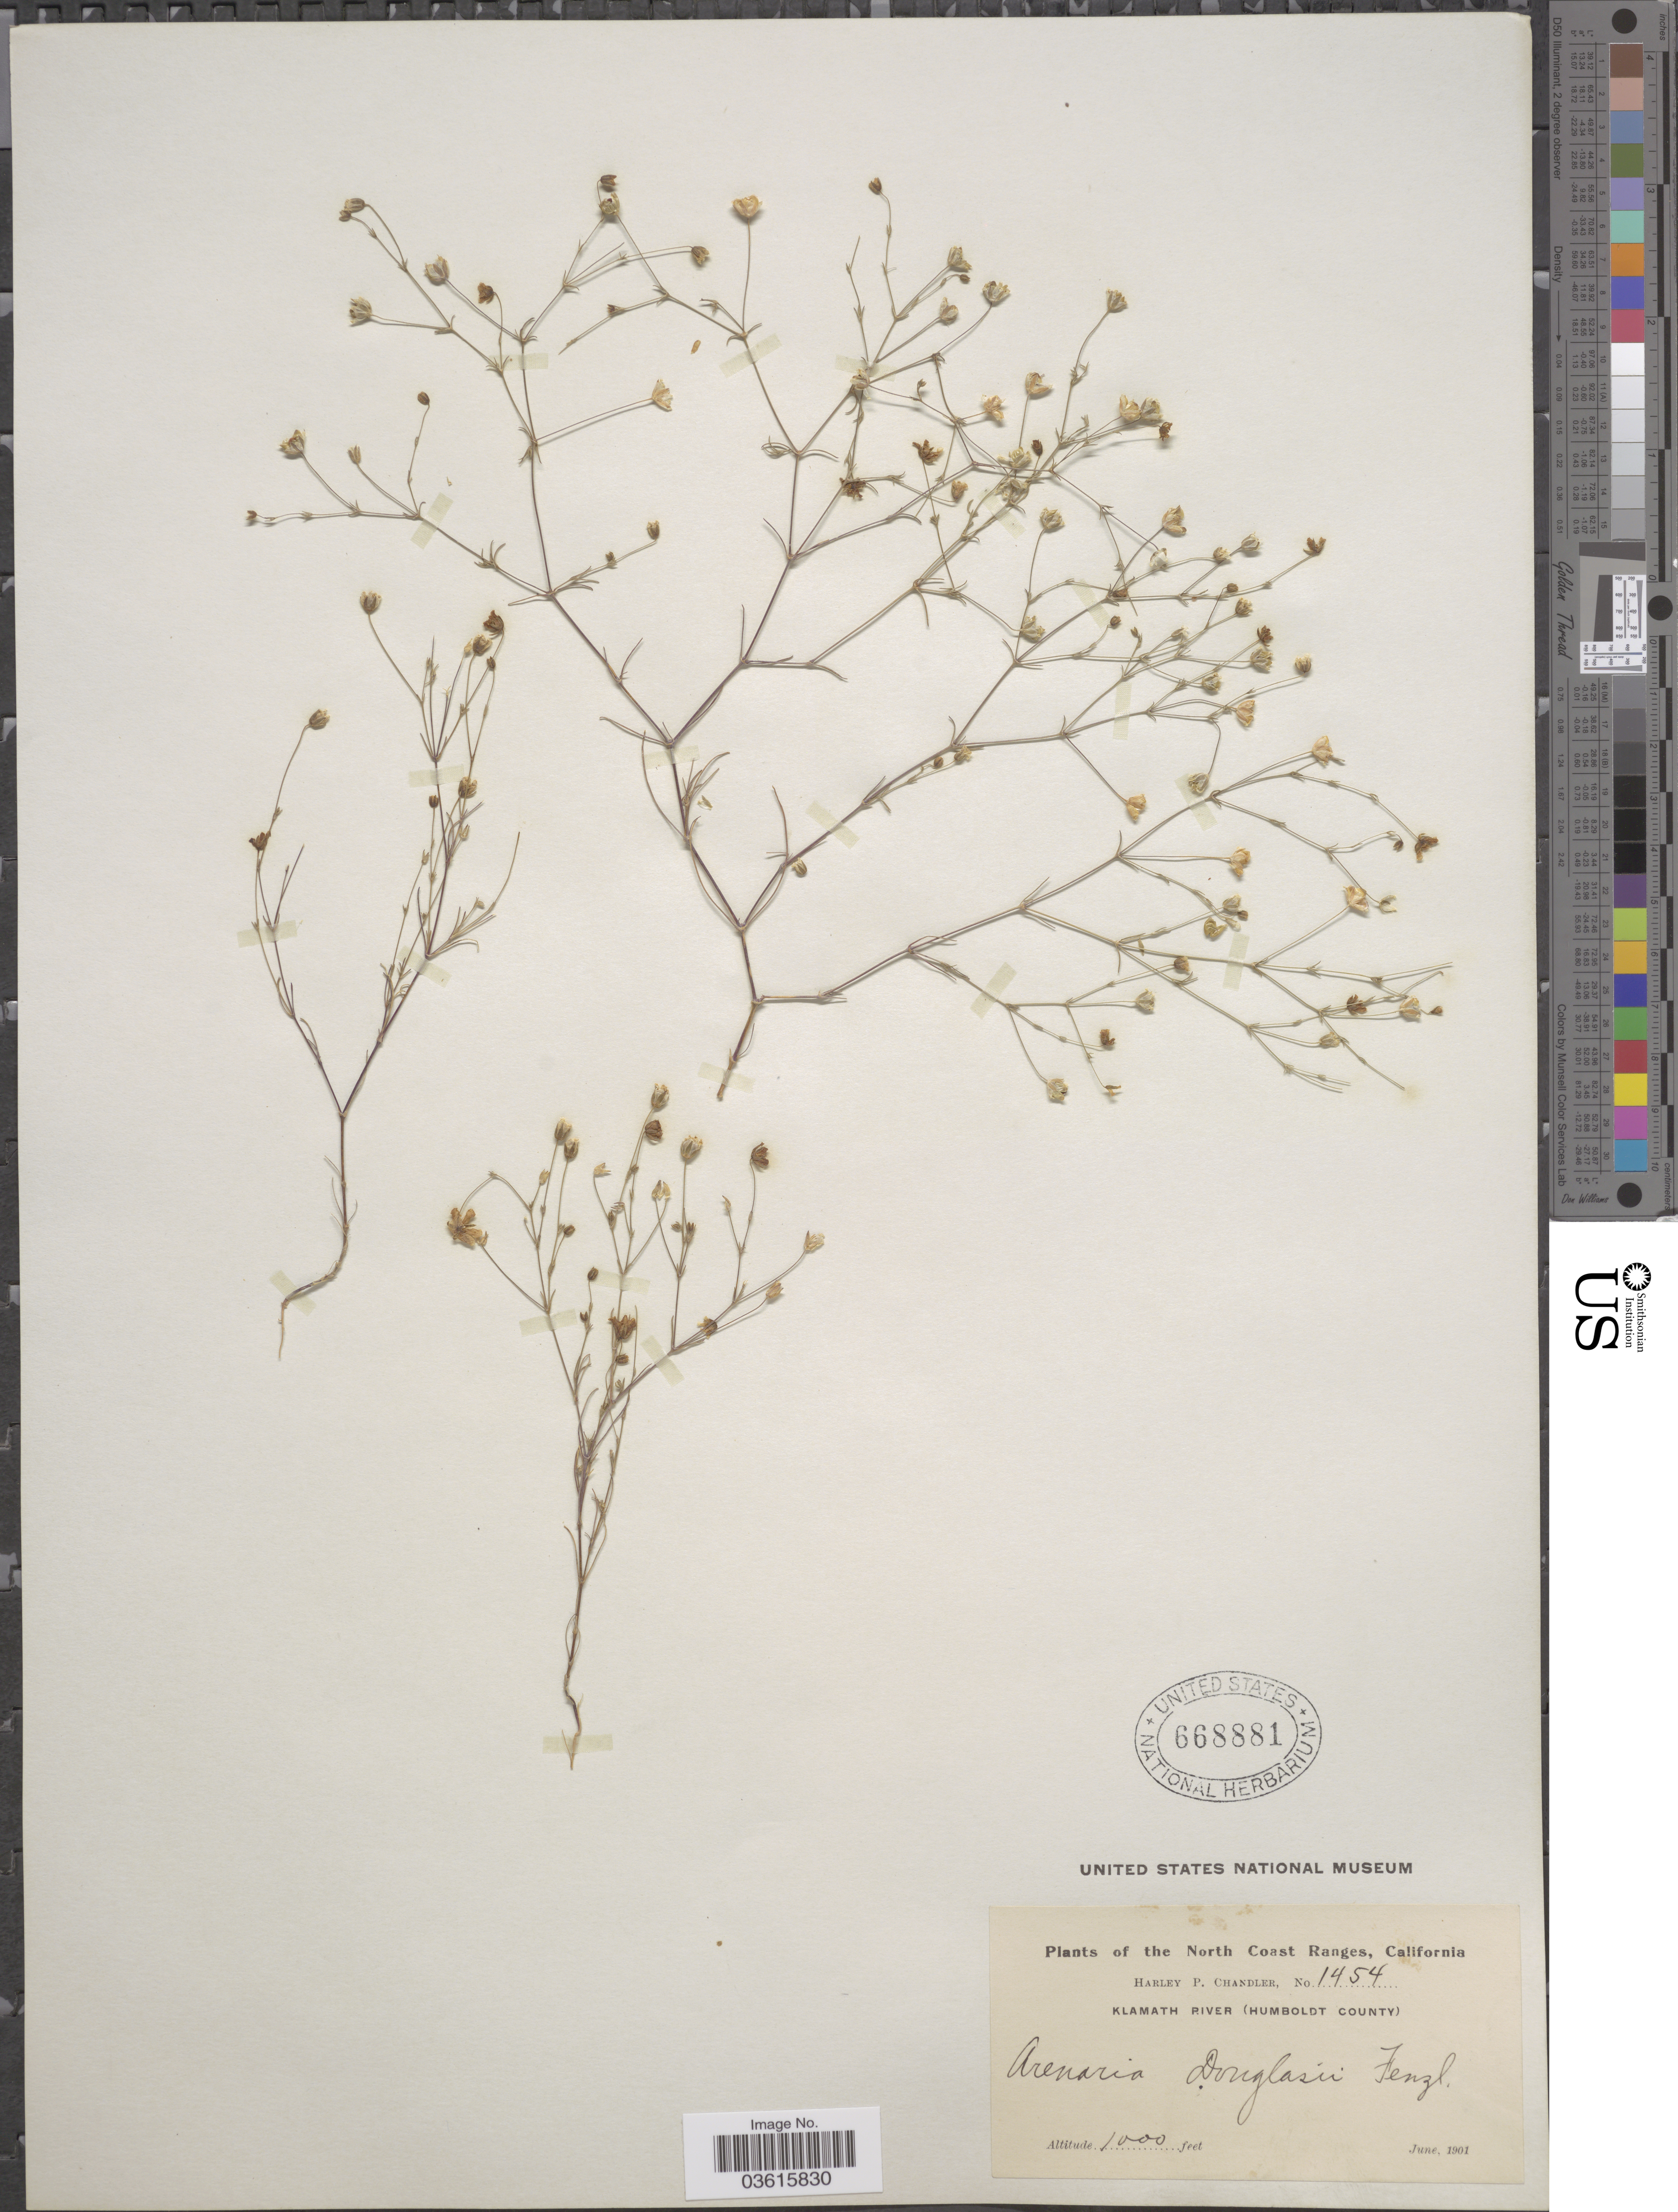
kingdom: Plantae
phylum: Tracheophyta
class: Magnoliopsida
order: Caryophyllales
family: Caryophyllaceae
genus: Minuartia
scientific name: Minuartia douglasii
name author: Mattf.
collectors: H. Chandler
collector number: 1454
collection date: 1901-06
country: United States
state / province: California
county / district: Humboldt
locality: North Coast Ranges. Klamath River (Humboldt County).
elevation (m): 305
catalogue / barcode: US 668881